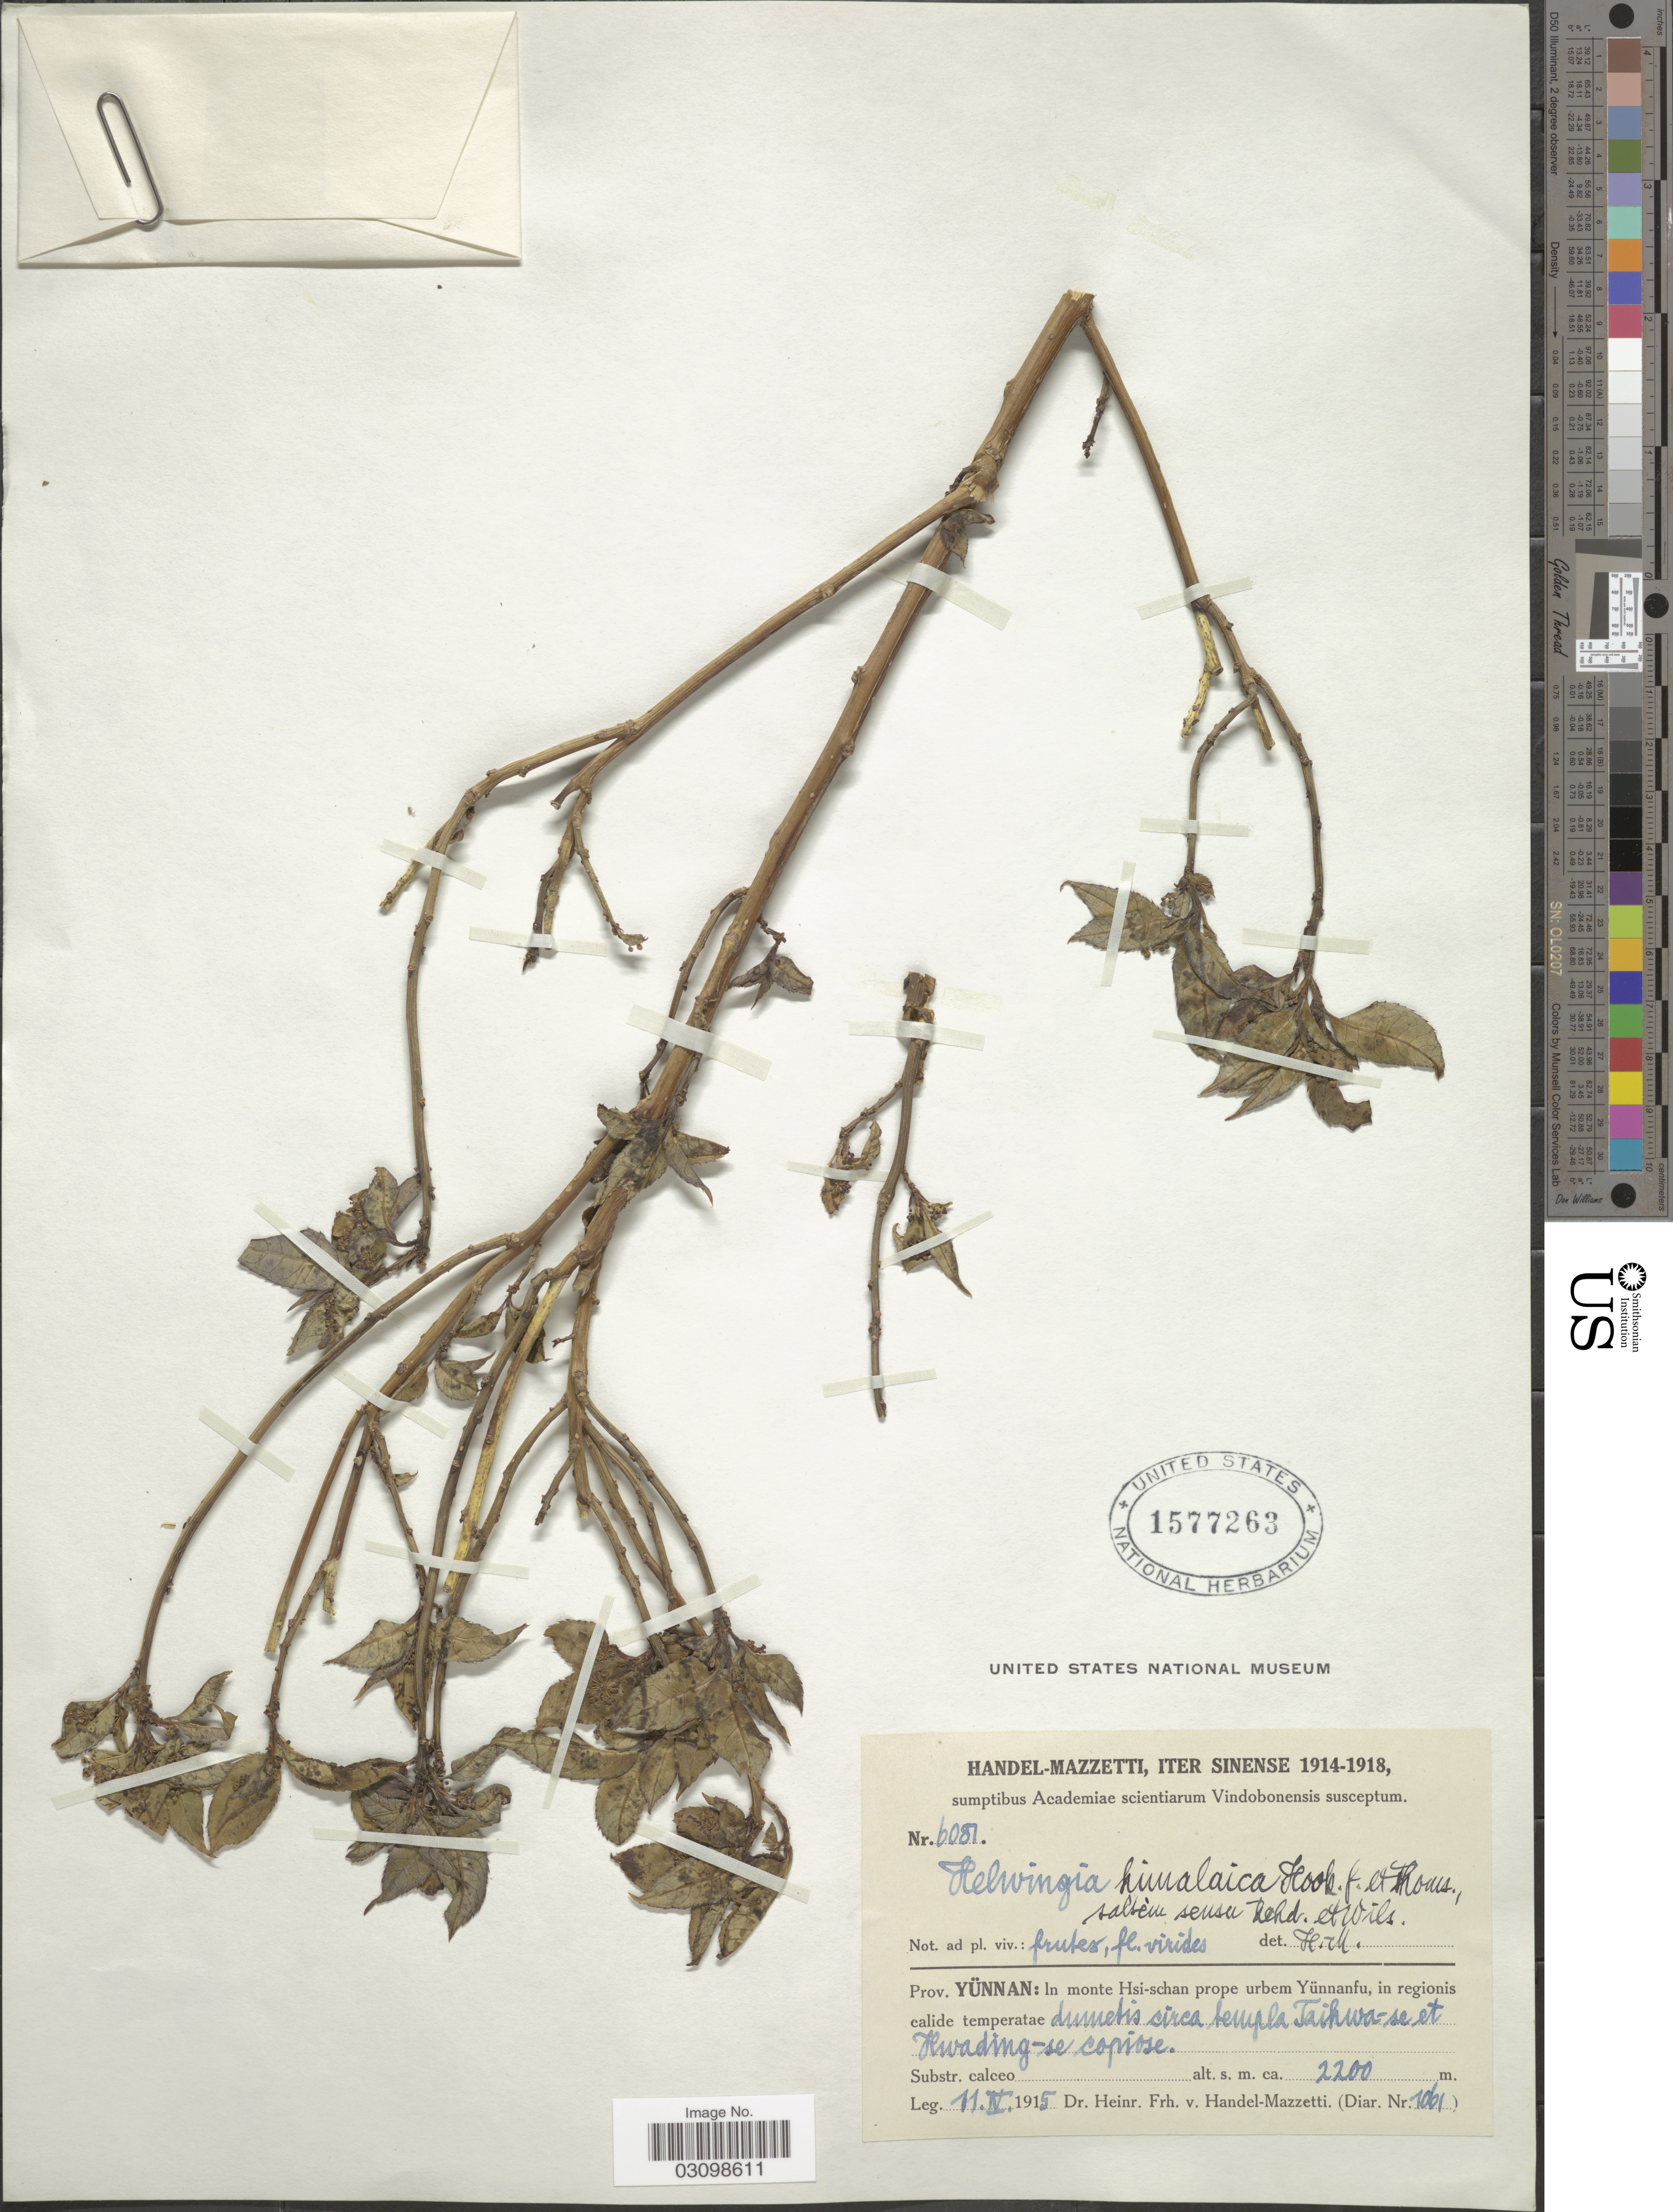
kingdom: Plantae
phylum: Tracheophyta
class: Magnoliopsida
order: Aquifoliales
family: Helwingiaceae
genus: Helwingia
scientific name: Helwingia himalaica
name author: Hook. f. & Thomson ex C.B. Clarke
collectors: H. Handel-Mazzetti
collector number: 6081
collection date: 1915-04-11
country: China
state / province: Yunnan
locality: Prov. Yünnan: In monte Hsi-schan prope urbem Yünnanfu, in regionis calide temperatae dumetis circa templa Taihwa-se et Hwading-se copiose.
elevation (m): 2200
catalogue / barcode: US 1577263